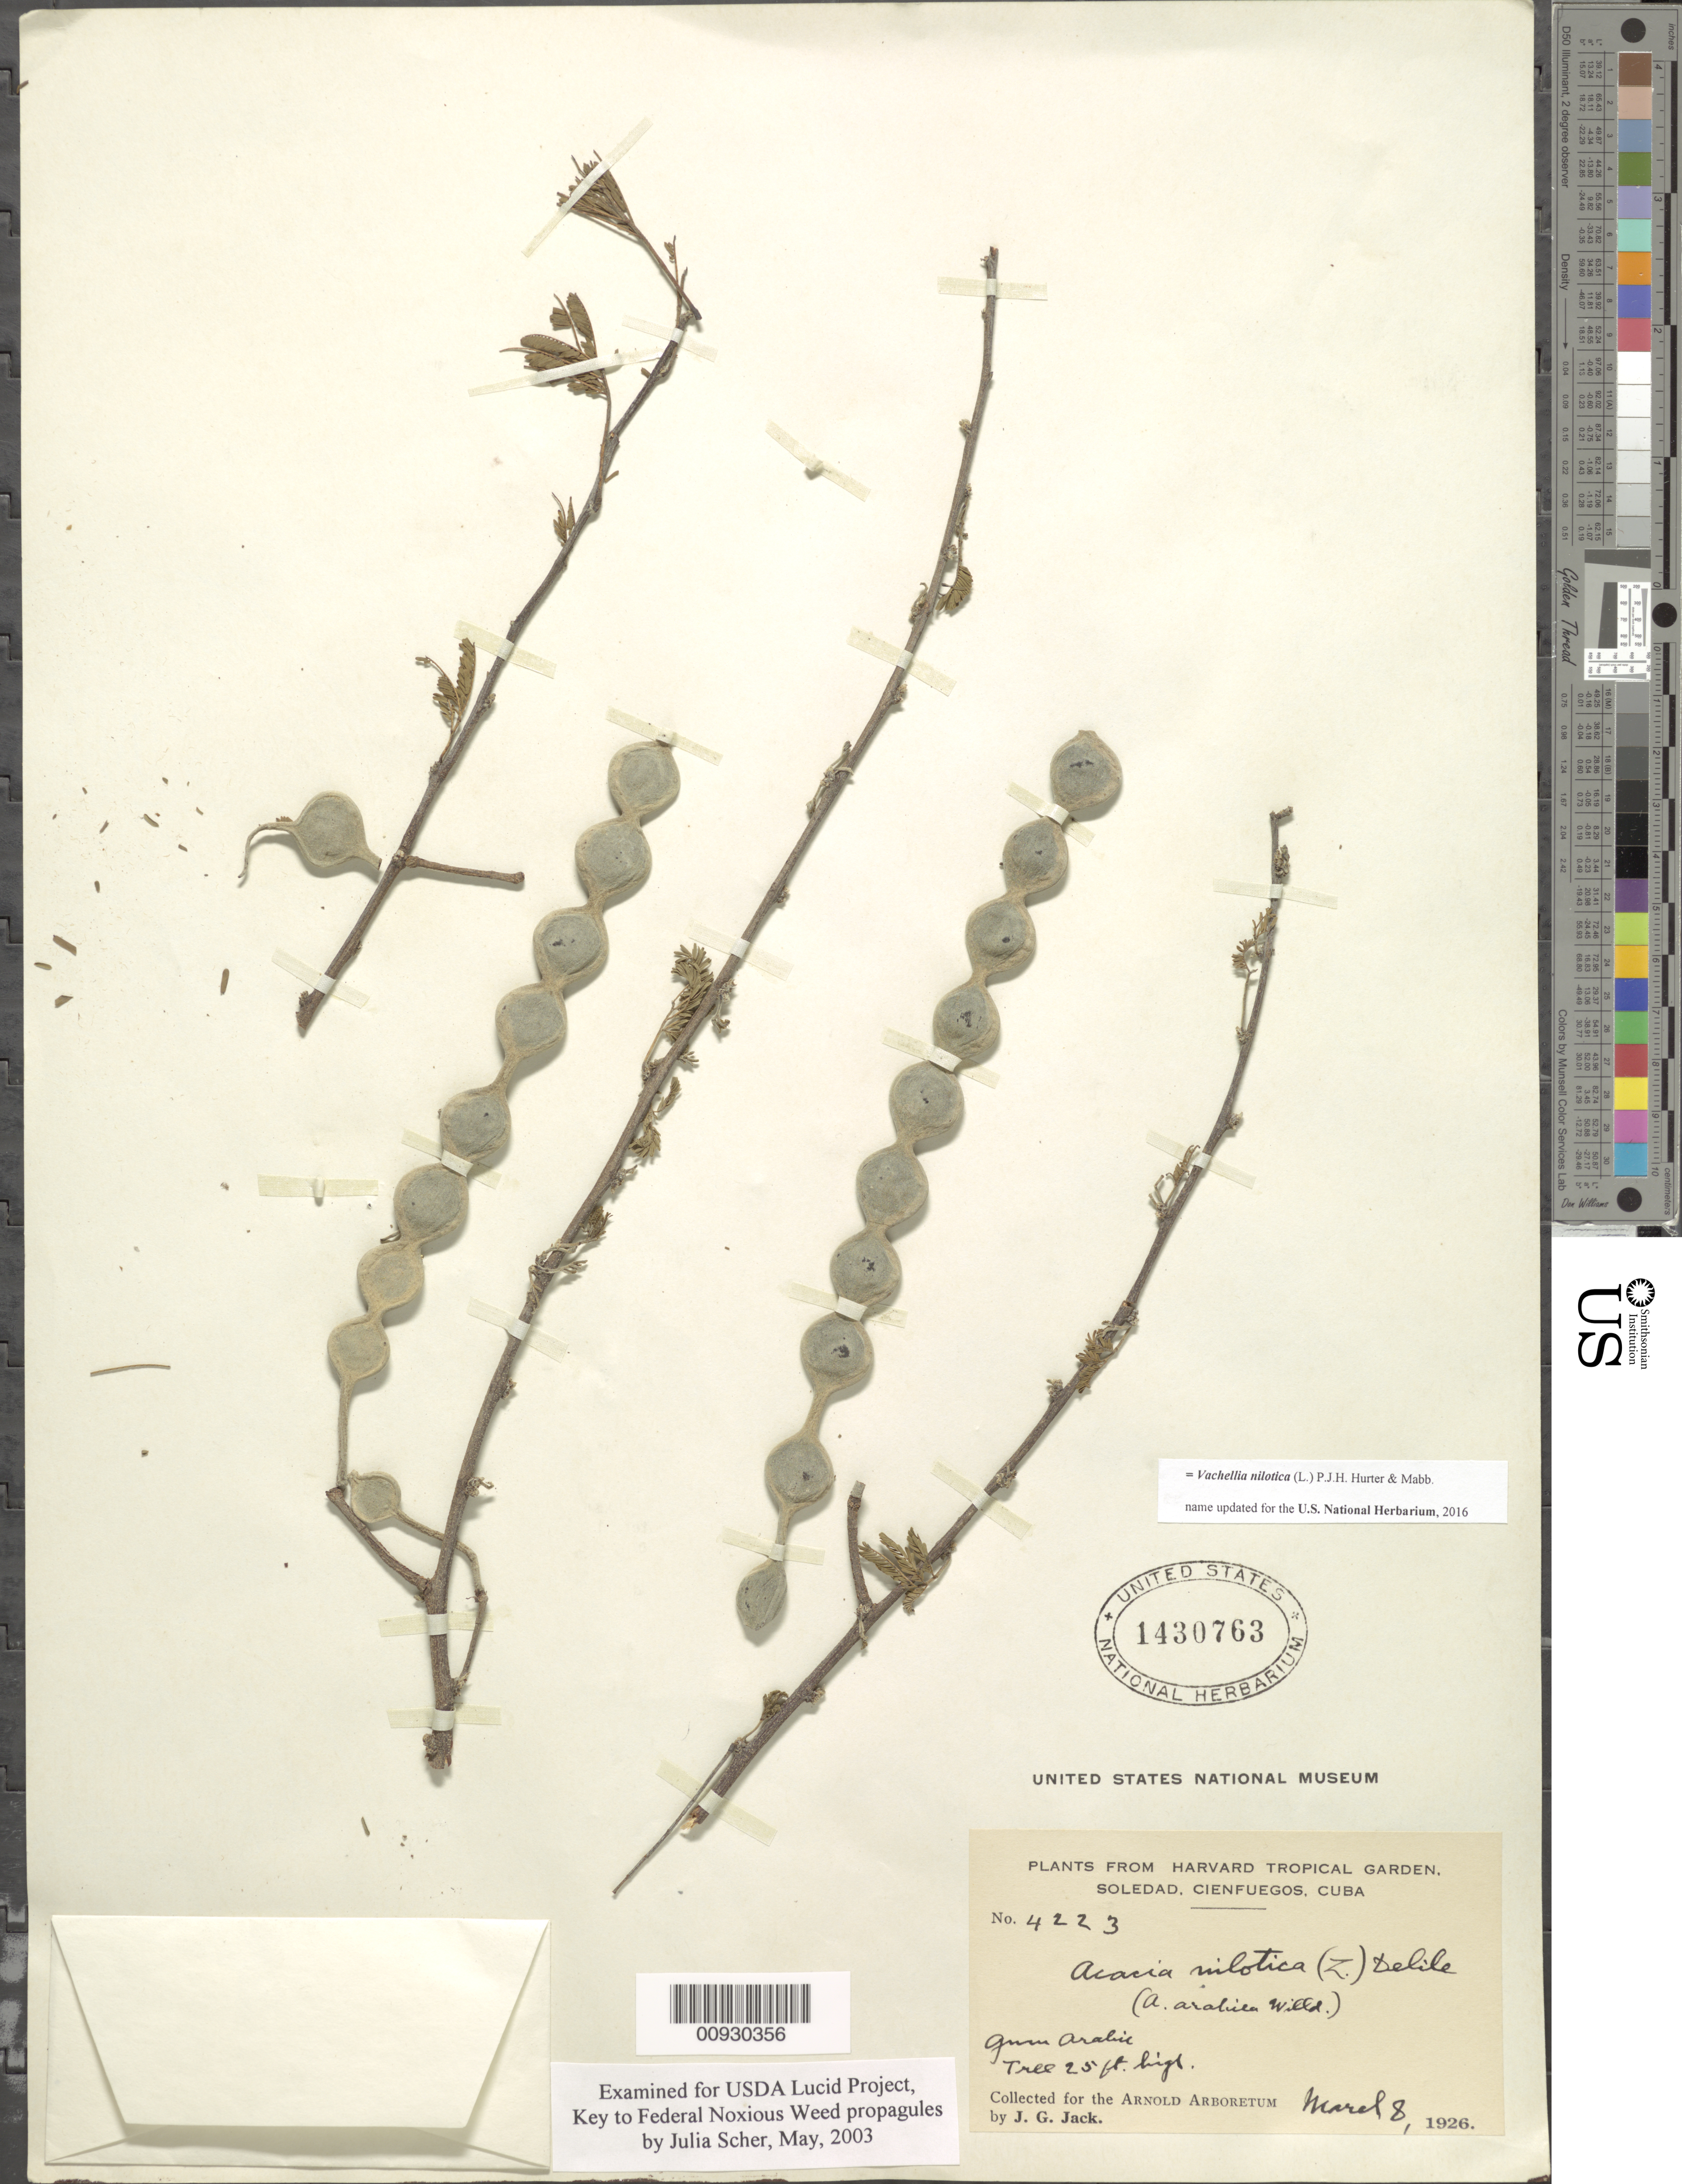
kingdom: Plantae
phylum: Tracheophyta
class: Magnoliopsida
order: Fabales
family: Fabaceae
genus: Vachellia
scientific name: Vachellia nilotica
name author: (L.) P.J.H. Hurter & Mabb.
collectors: J. G. Jack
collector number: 4223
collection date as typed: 08 Mar 1926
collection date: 1926-03-08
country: Cuba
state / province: Las Villas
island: Cuba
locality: Cienfuegos Dist.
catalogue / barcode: US 1430763